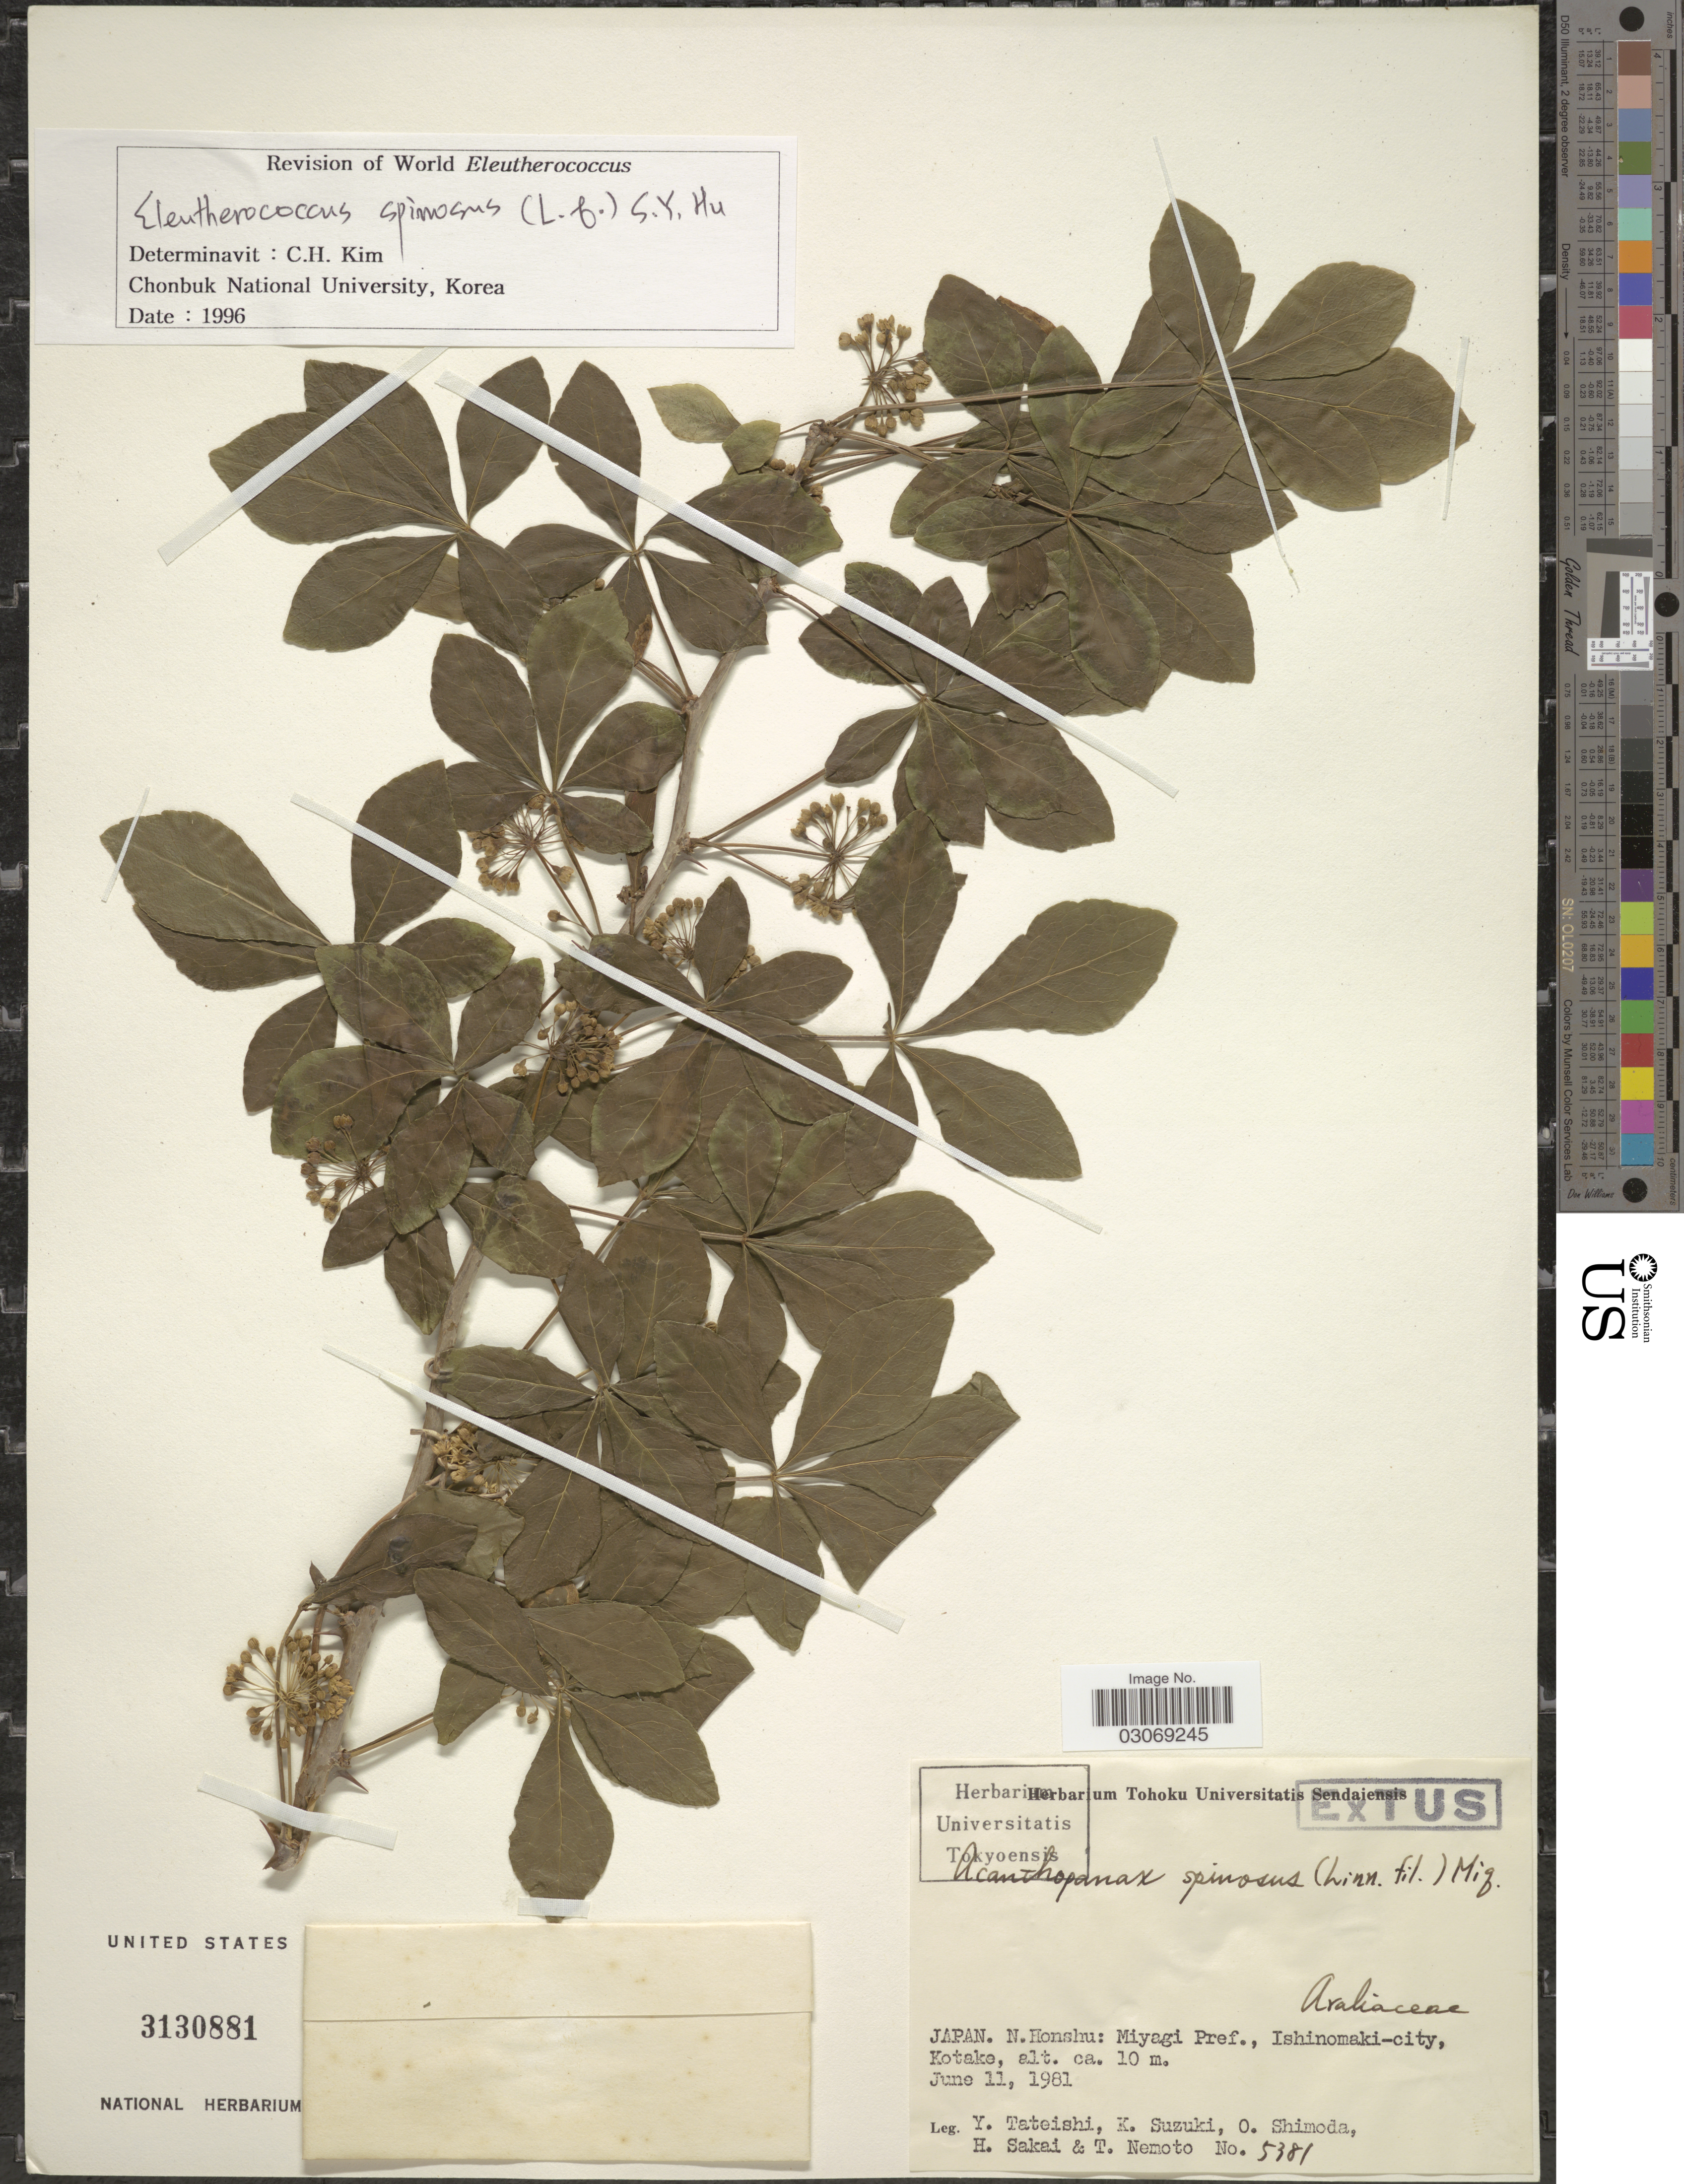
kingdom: Plantae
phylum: Tracheophyta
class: Magnoliopsida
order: Apiales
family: Araliaceae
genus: Eleutherococcus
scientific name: Eleutherococcus spinosus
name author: (L. f.) S.Y. Hu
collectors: Y. Tateishi, K. Suzuki, O. Shimoda, H. Sakai & T. Nemoto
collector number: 5381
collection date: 1981-06-11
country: Japan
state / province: Miyagi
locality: N. Honshu: Miyagi Pref., Ishinomaki-city, Kotake.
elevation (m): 10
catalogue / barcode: US 3130881